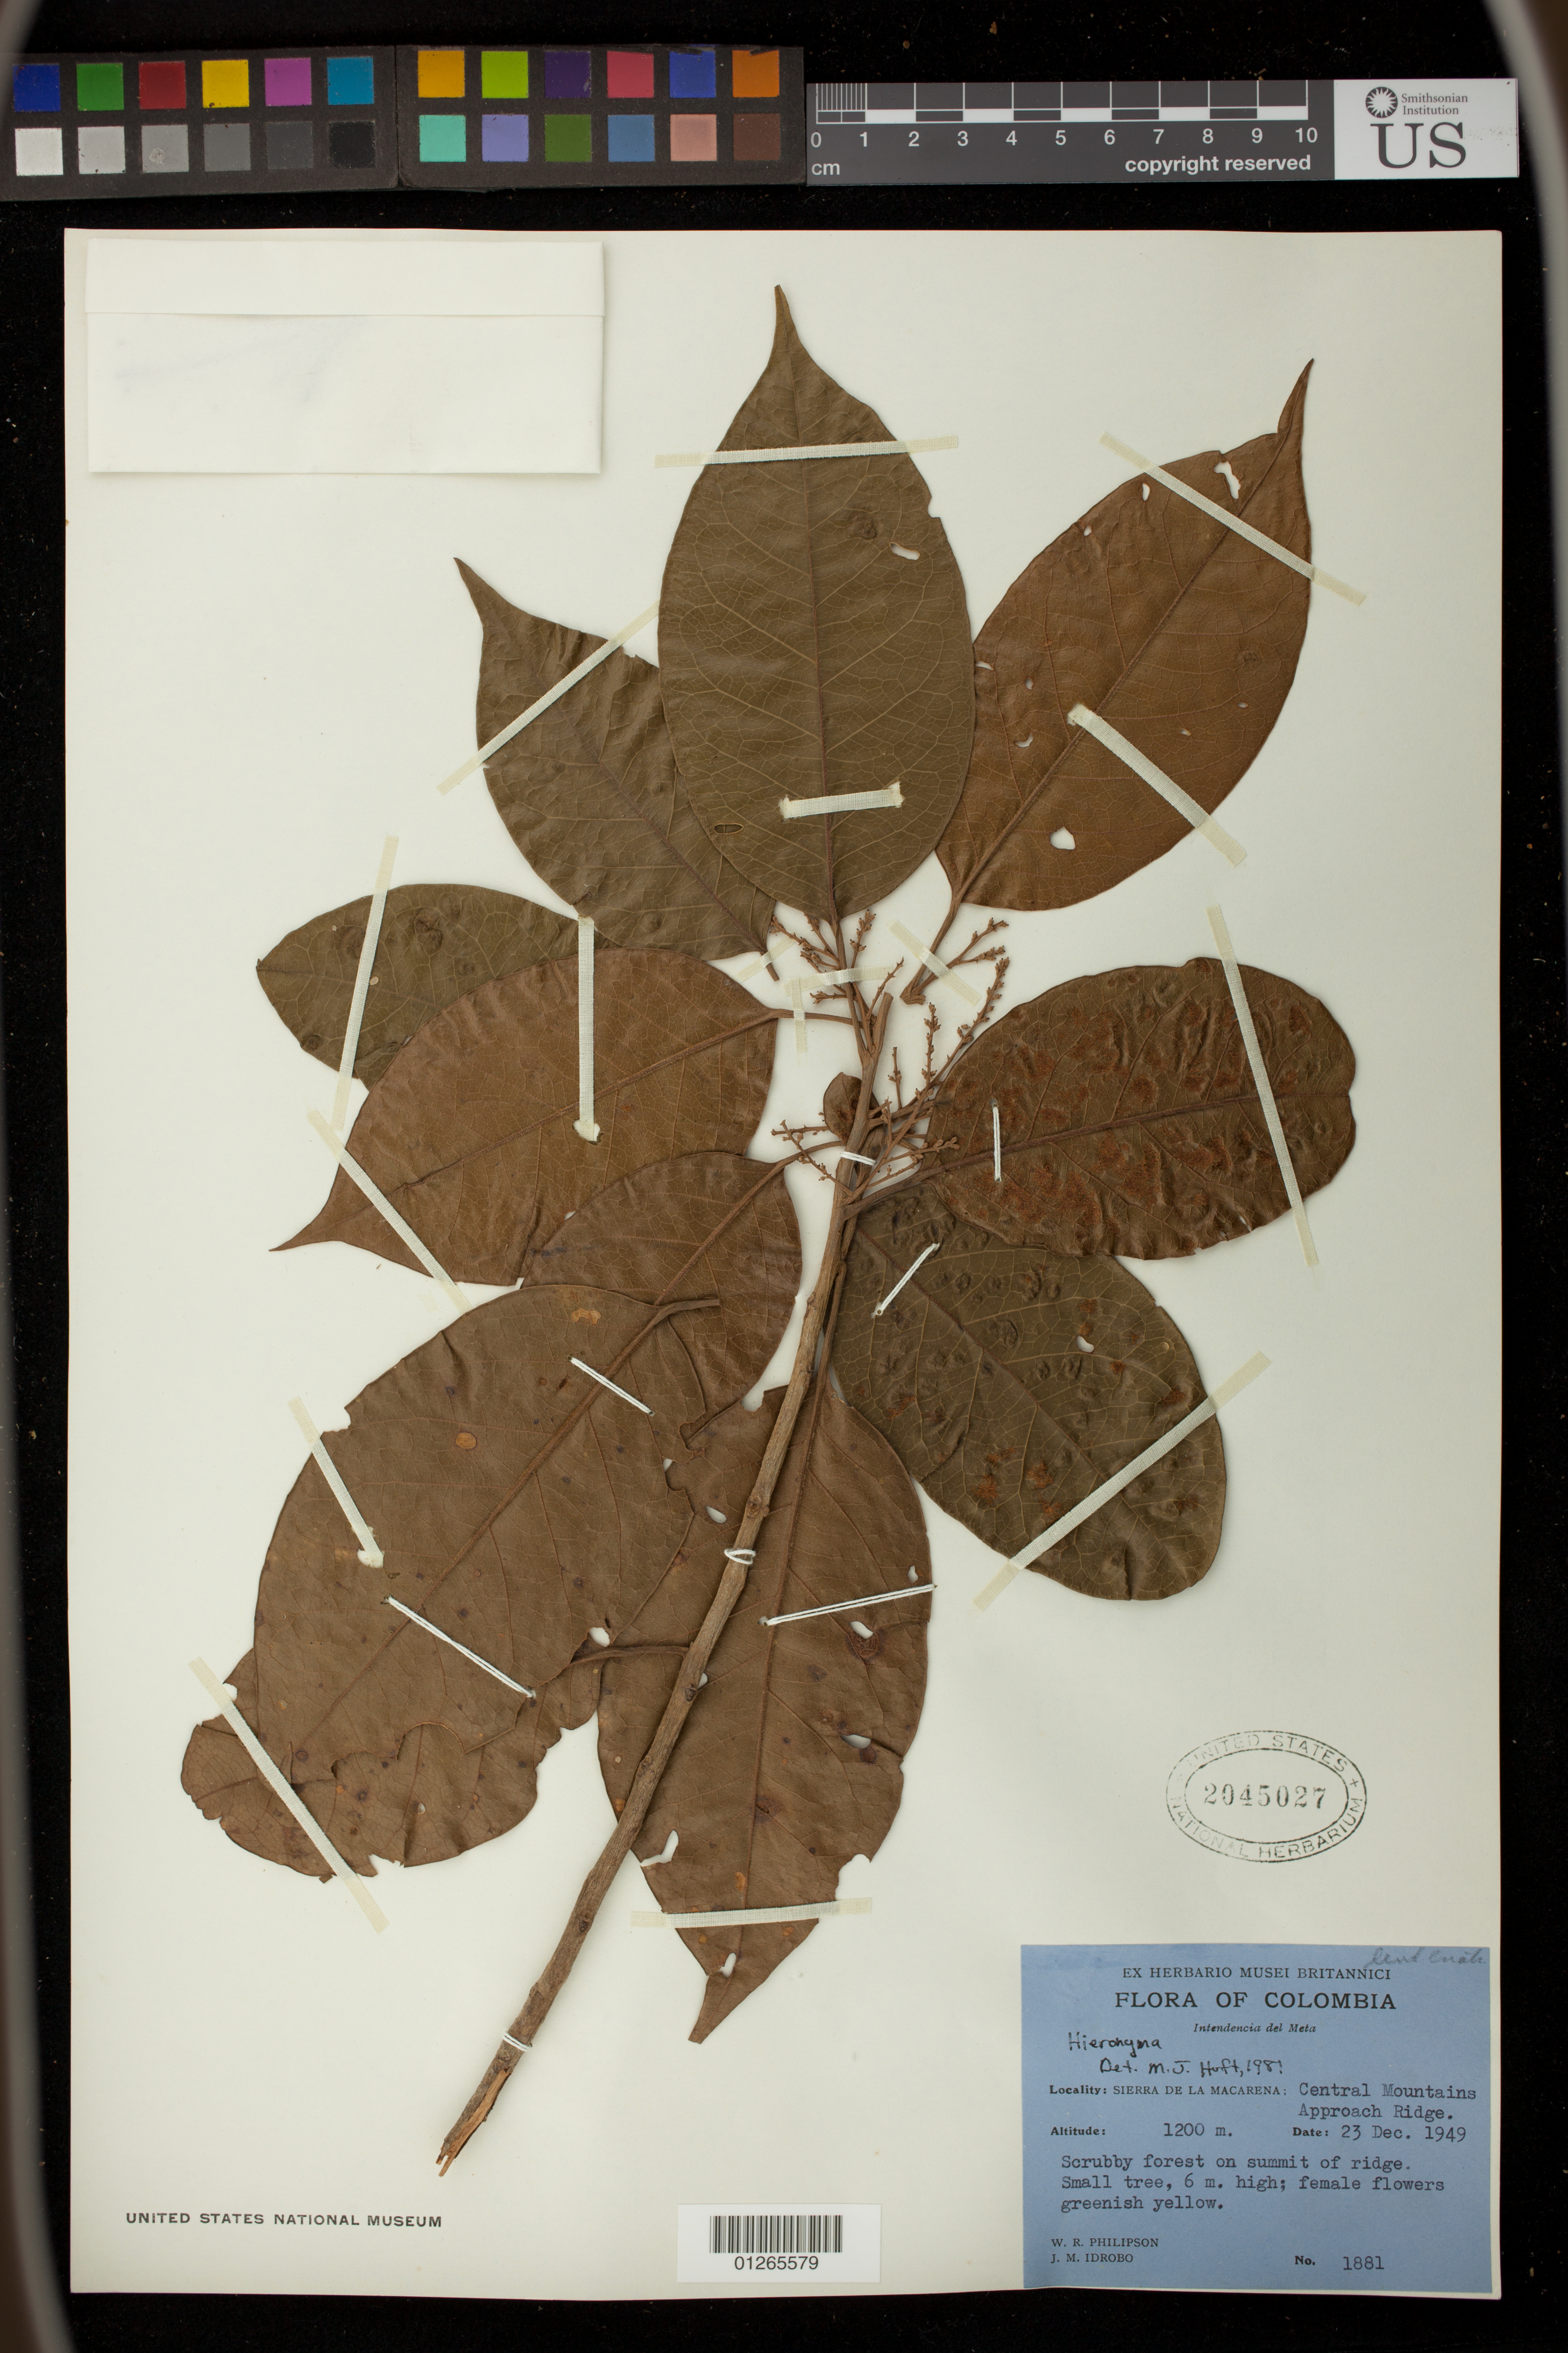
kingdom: Plantae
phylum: Tracheophyta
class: Magnoliopsida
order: Malpighiales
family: Phyllanthaceae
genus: Hieronyma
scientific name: Hieronyma sp.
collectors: W. R. Philipson & J. M. Idrobo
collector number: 1881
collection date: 1949-12-23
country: Colombia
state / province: Meta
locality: Depto. de narino: Bosque de Daza.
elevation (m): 1200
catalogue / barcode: US 2045027